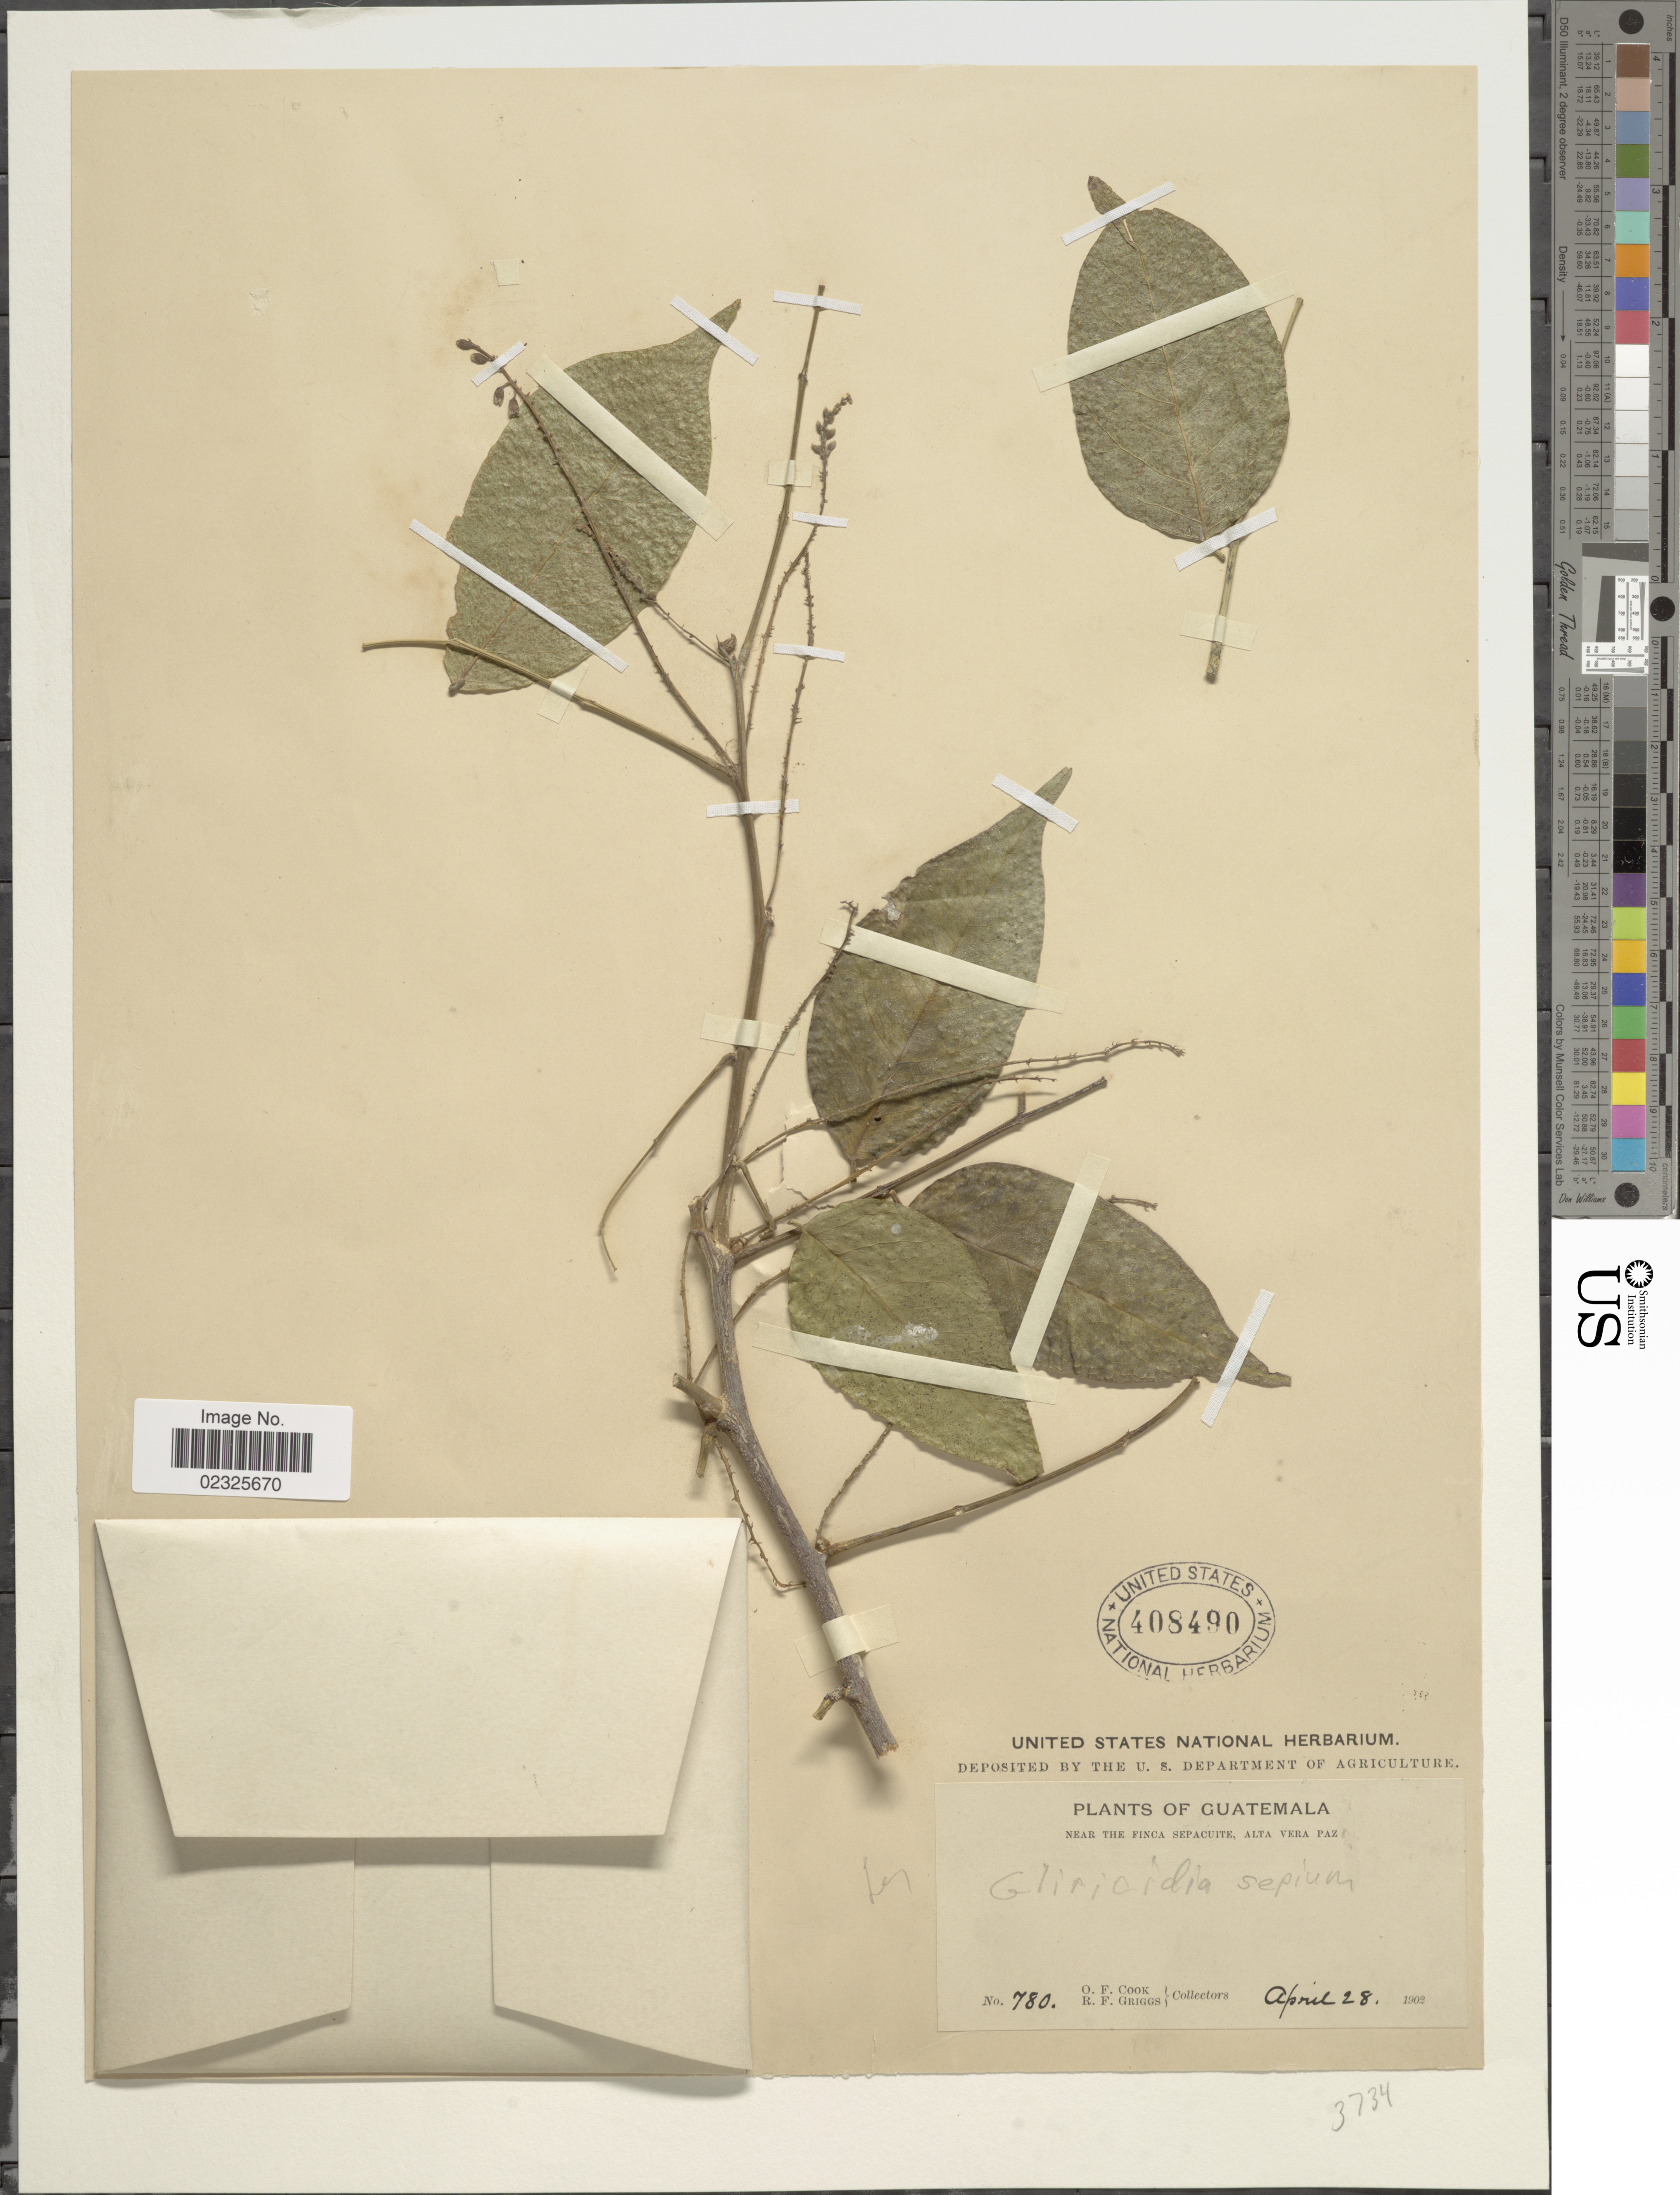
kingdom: Plantae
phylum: Tracheophyta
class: Magnoliopsida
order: Fabales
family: Fabaceae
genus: Gliricidia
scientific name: Gliricidia sepium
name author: (Jacq.) Kunth ex Walp.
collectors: O. F. Cook & R. F. Griggs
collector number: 780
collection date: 1902-04-28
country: Guatemala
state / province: Alta Verapaz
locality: Near the Finca Sepacuite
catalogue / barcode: US 408490